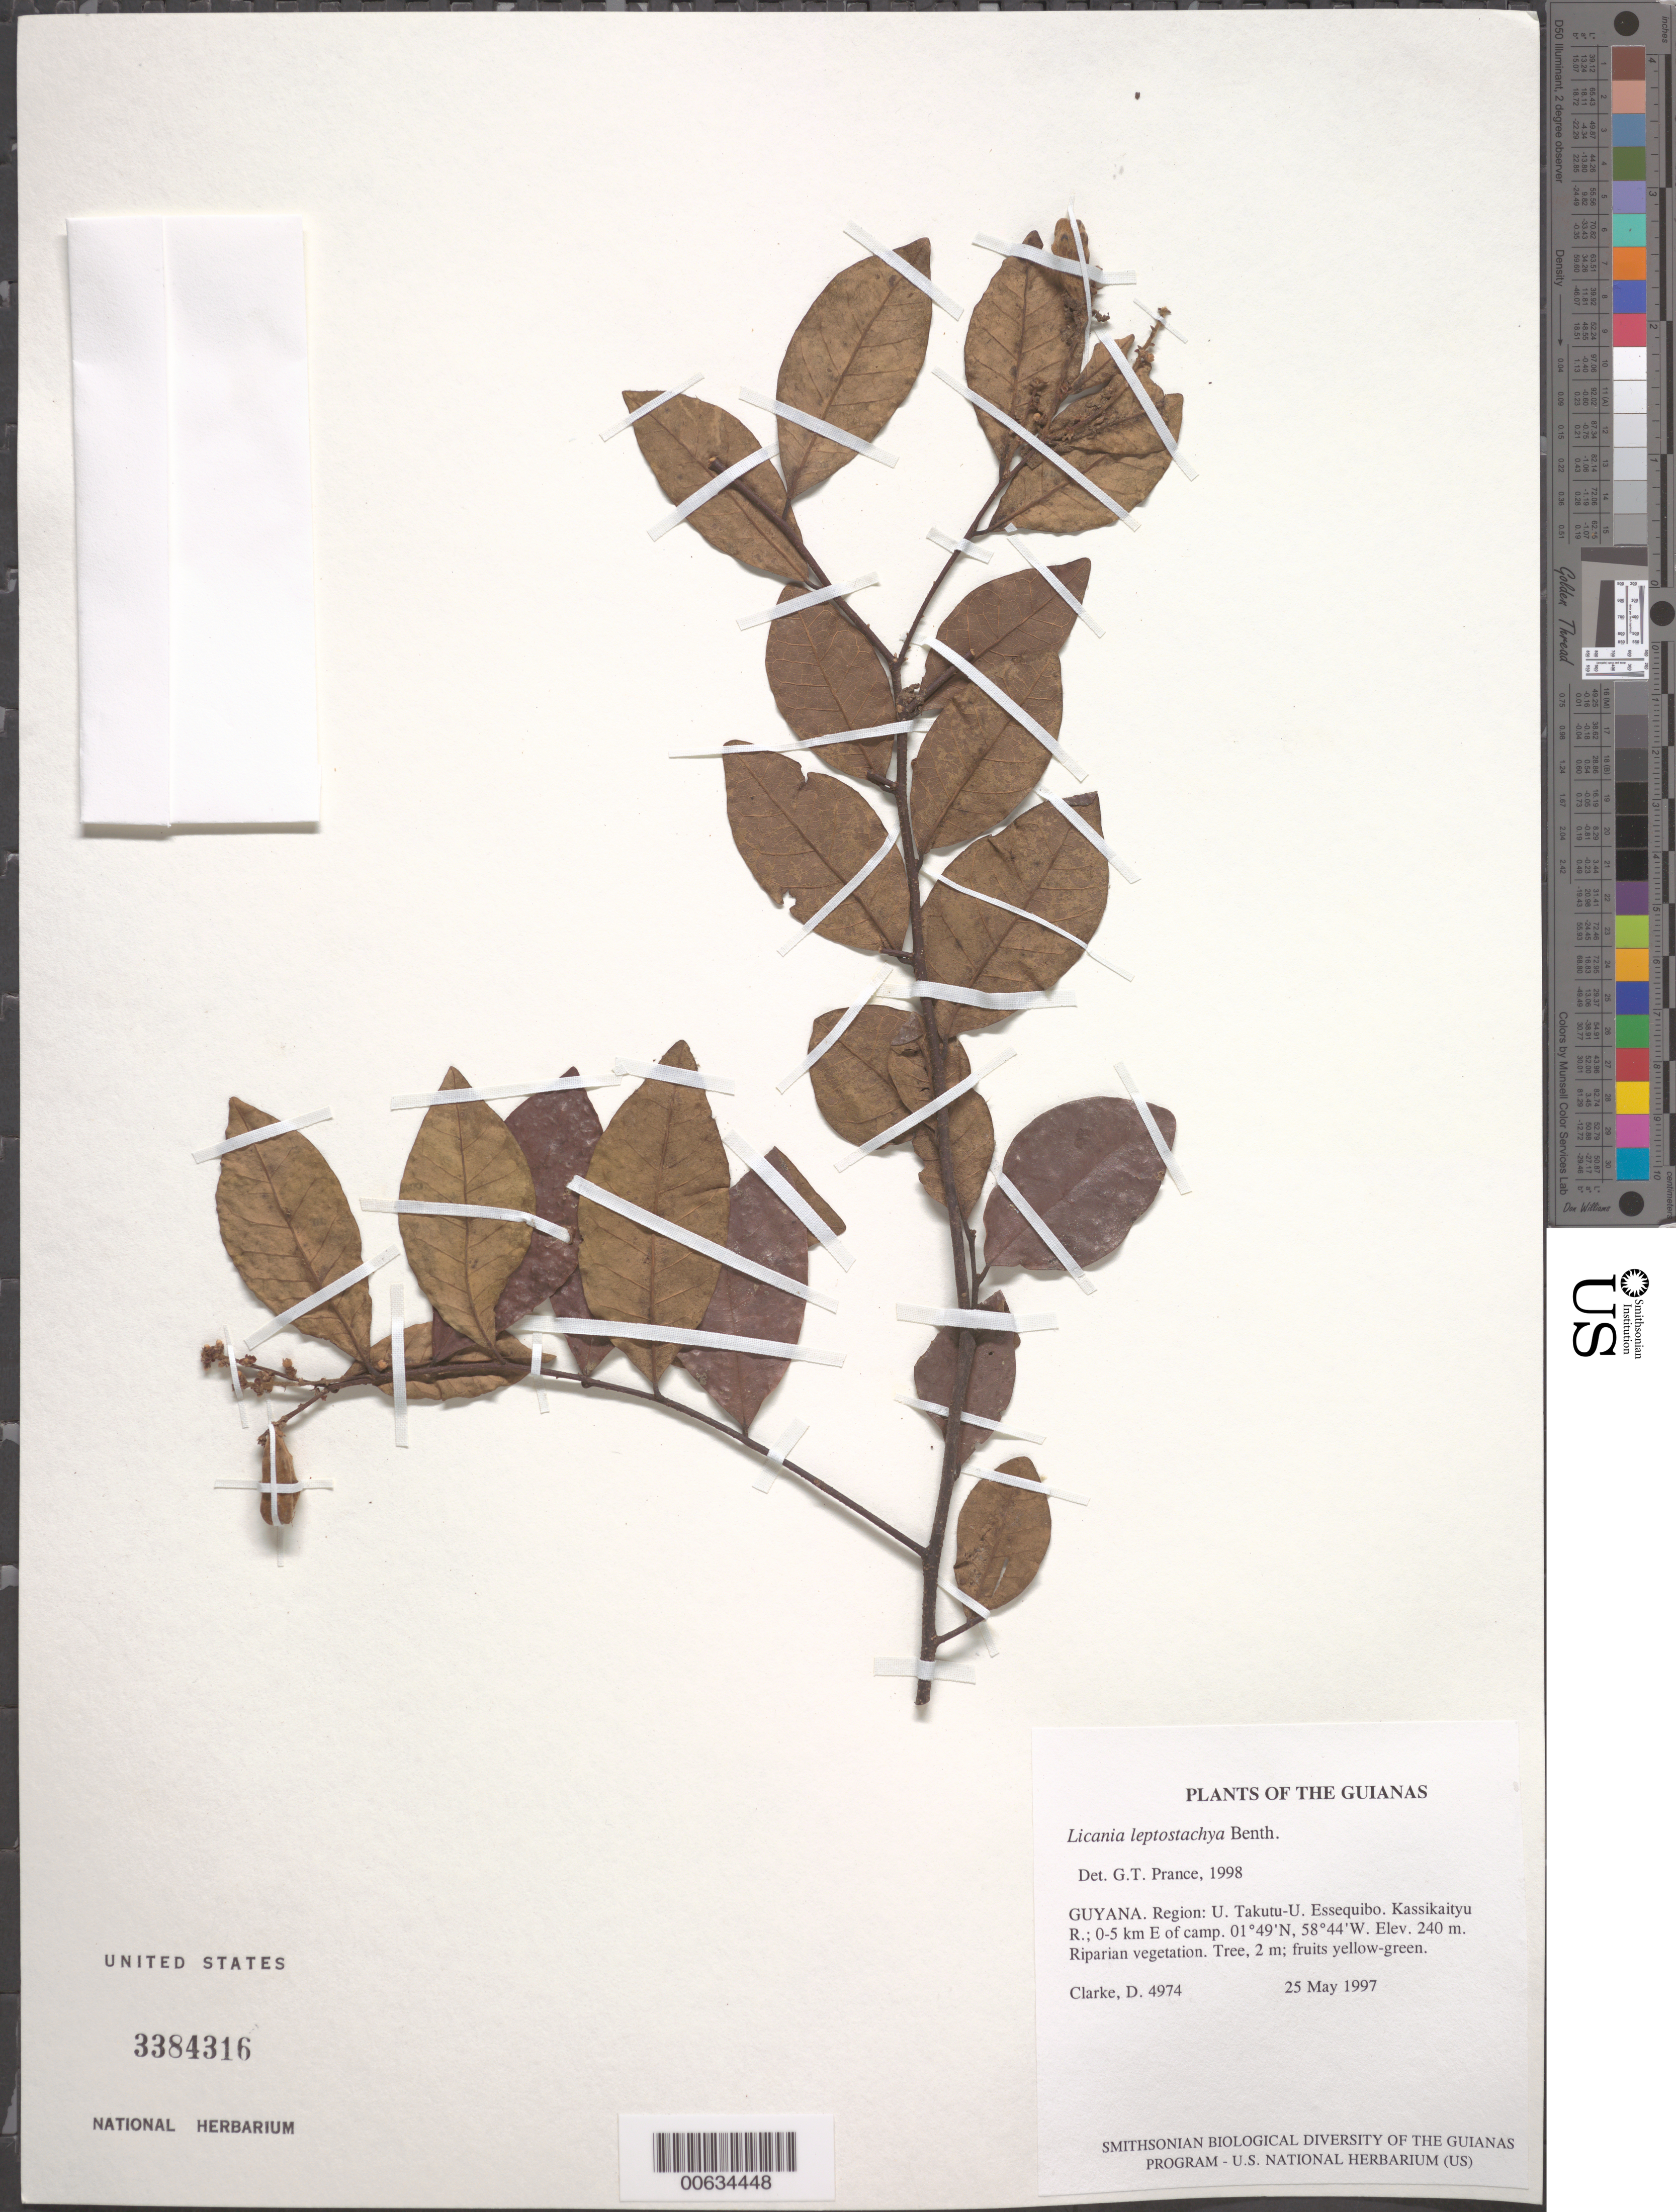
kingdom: Plantae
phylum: Tracheophyta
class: Magnoliopsida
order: Malpighiales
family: Chrysobalanaceae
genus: Licania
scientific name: Licania leptostachya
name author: Benth.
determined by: Prance, G. T.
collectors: H. D. Clarke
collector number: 4974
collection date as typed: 25 May 1997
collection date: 1997-05-25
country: Guyana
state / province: U. Takutu-U. Essequibo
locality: Kassikaityu R.; 0-5 km E of camp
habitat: Riparian vegetation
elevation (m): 240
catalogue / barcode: US 3384316